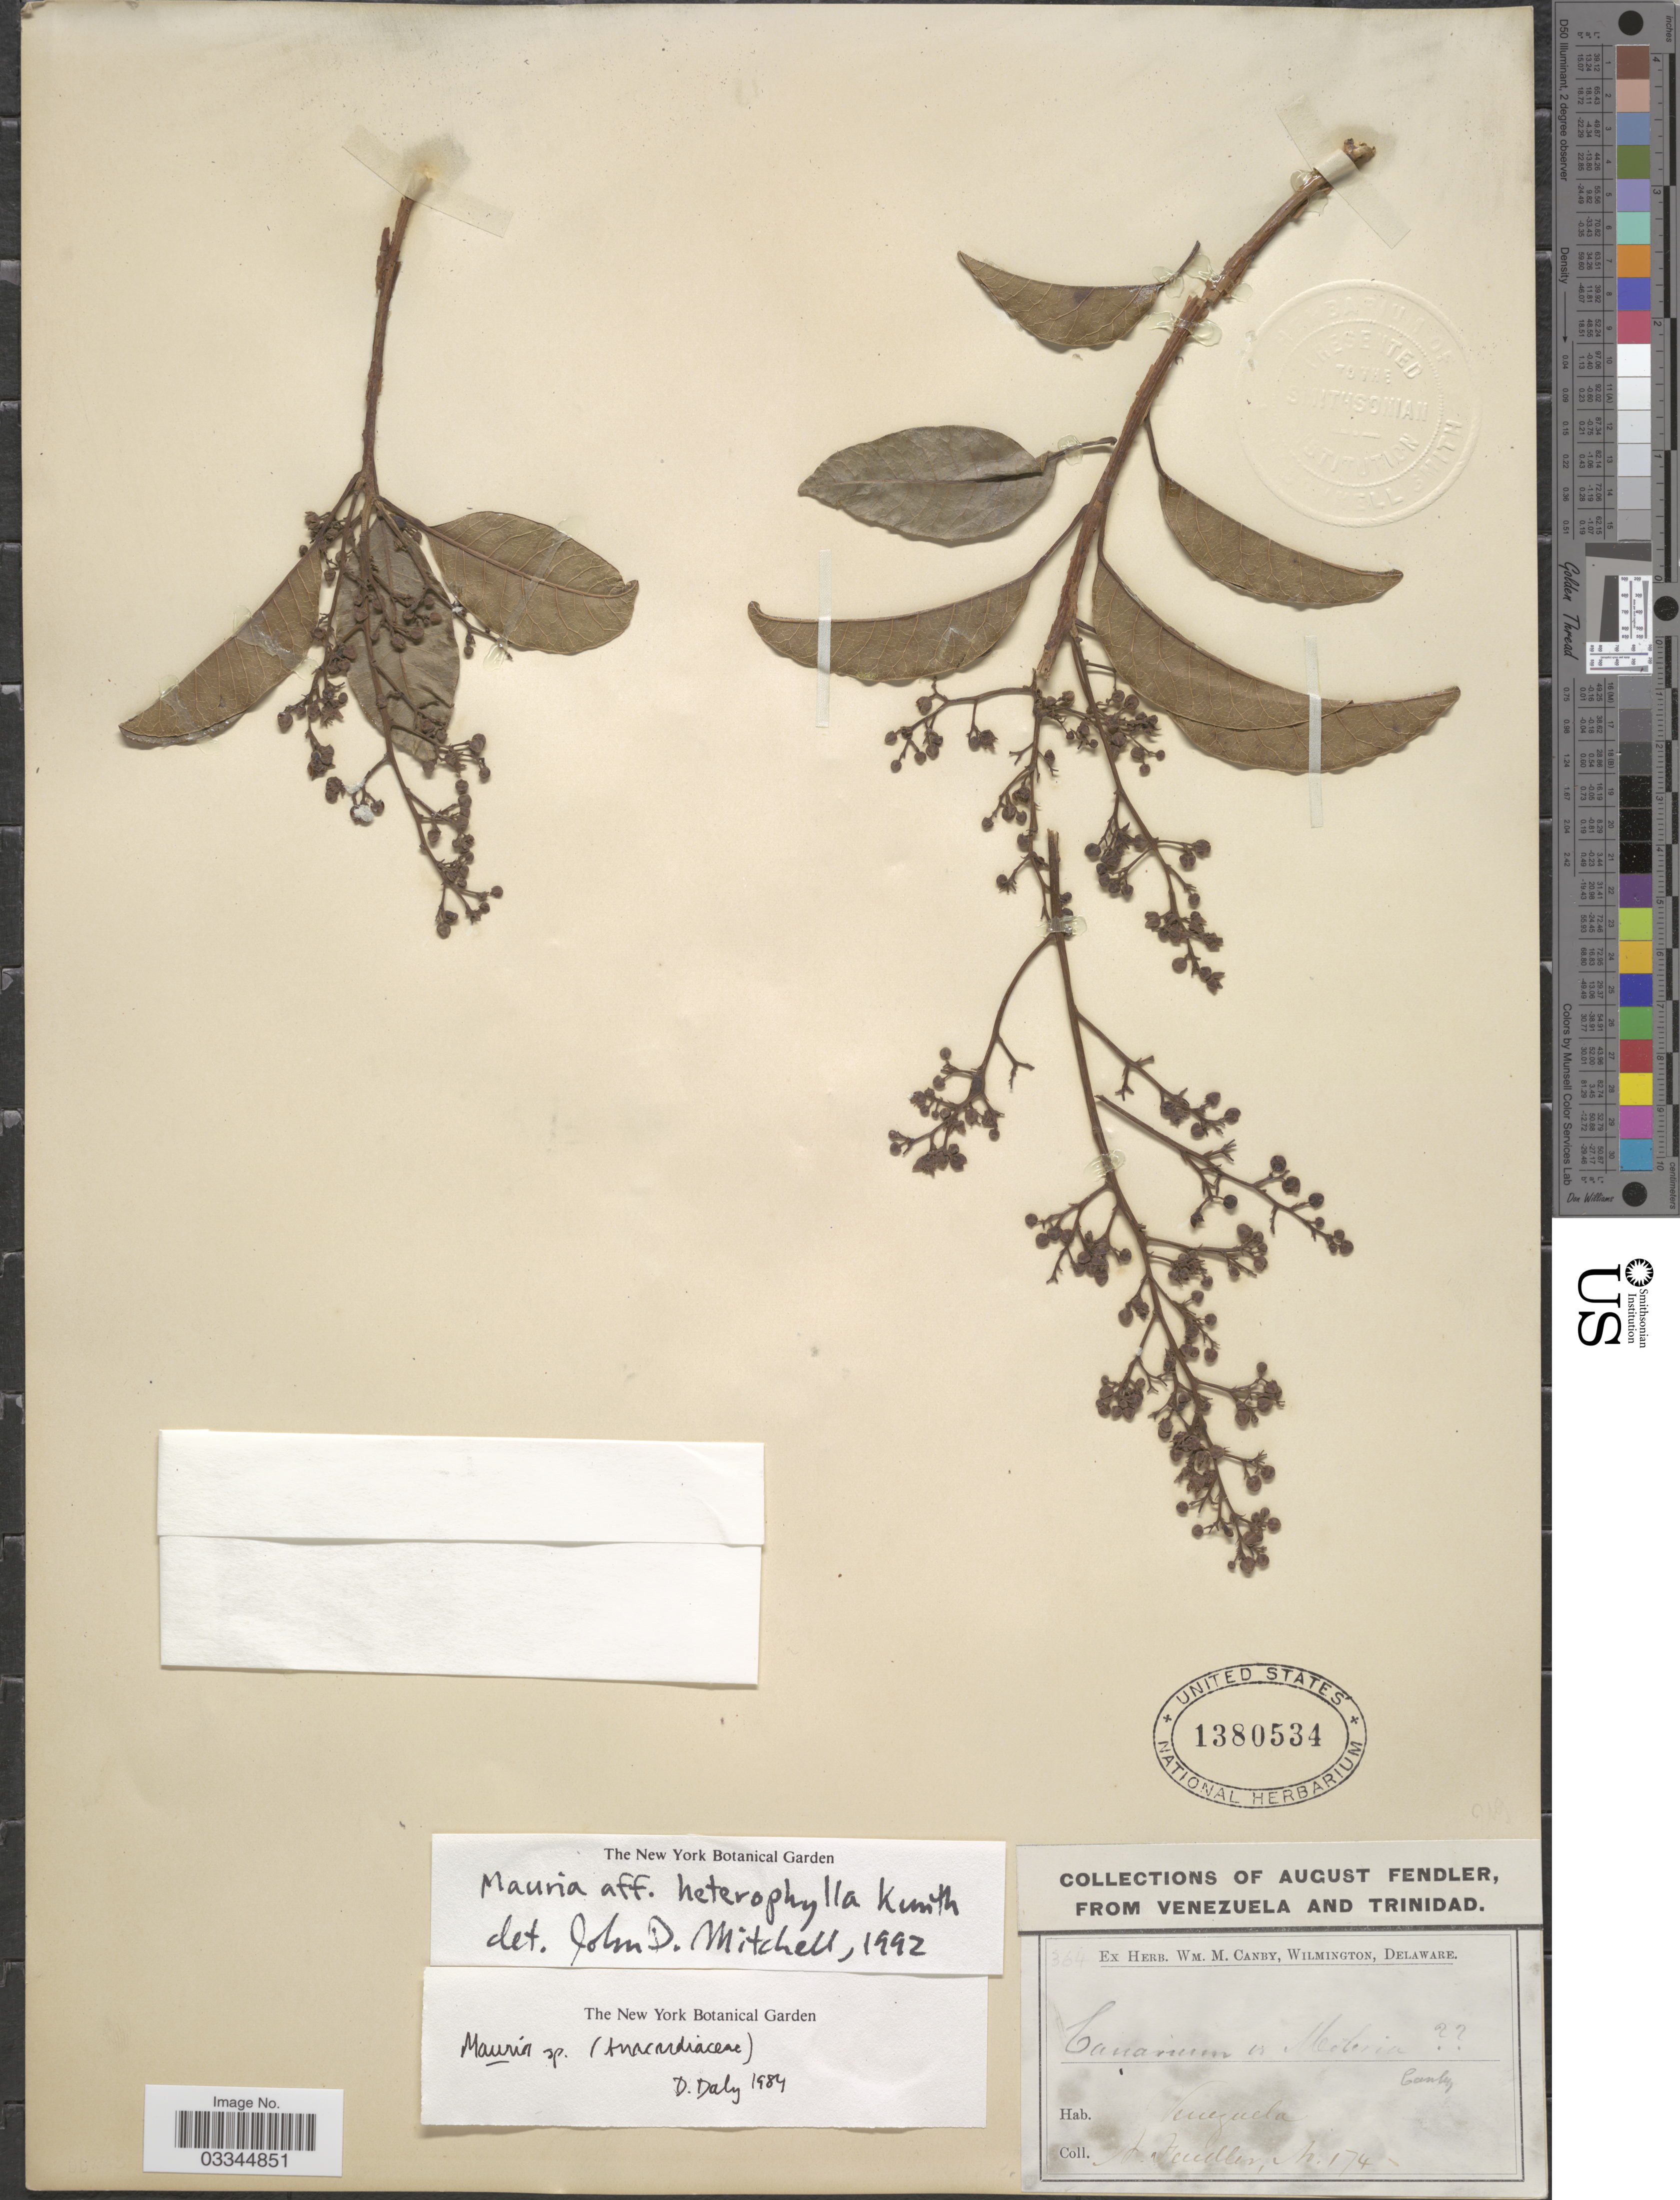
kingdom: Plantae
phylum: Tracheophyta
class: Magnoliopsida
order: Sapindales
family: Anacardiaceae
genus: Mauria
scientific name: Mauria heterophylla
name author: Kunth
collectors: A. Fendler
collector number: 174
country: Venezuela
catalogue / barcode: US 1380534